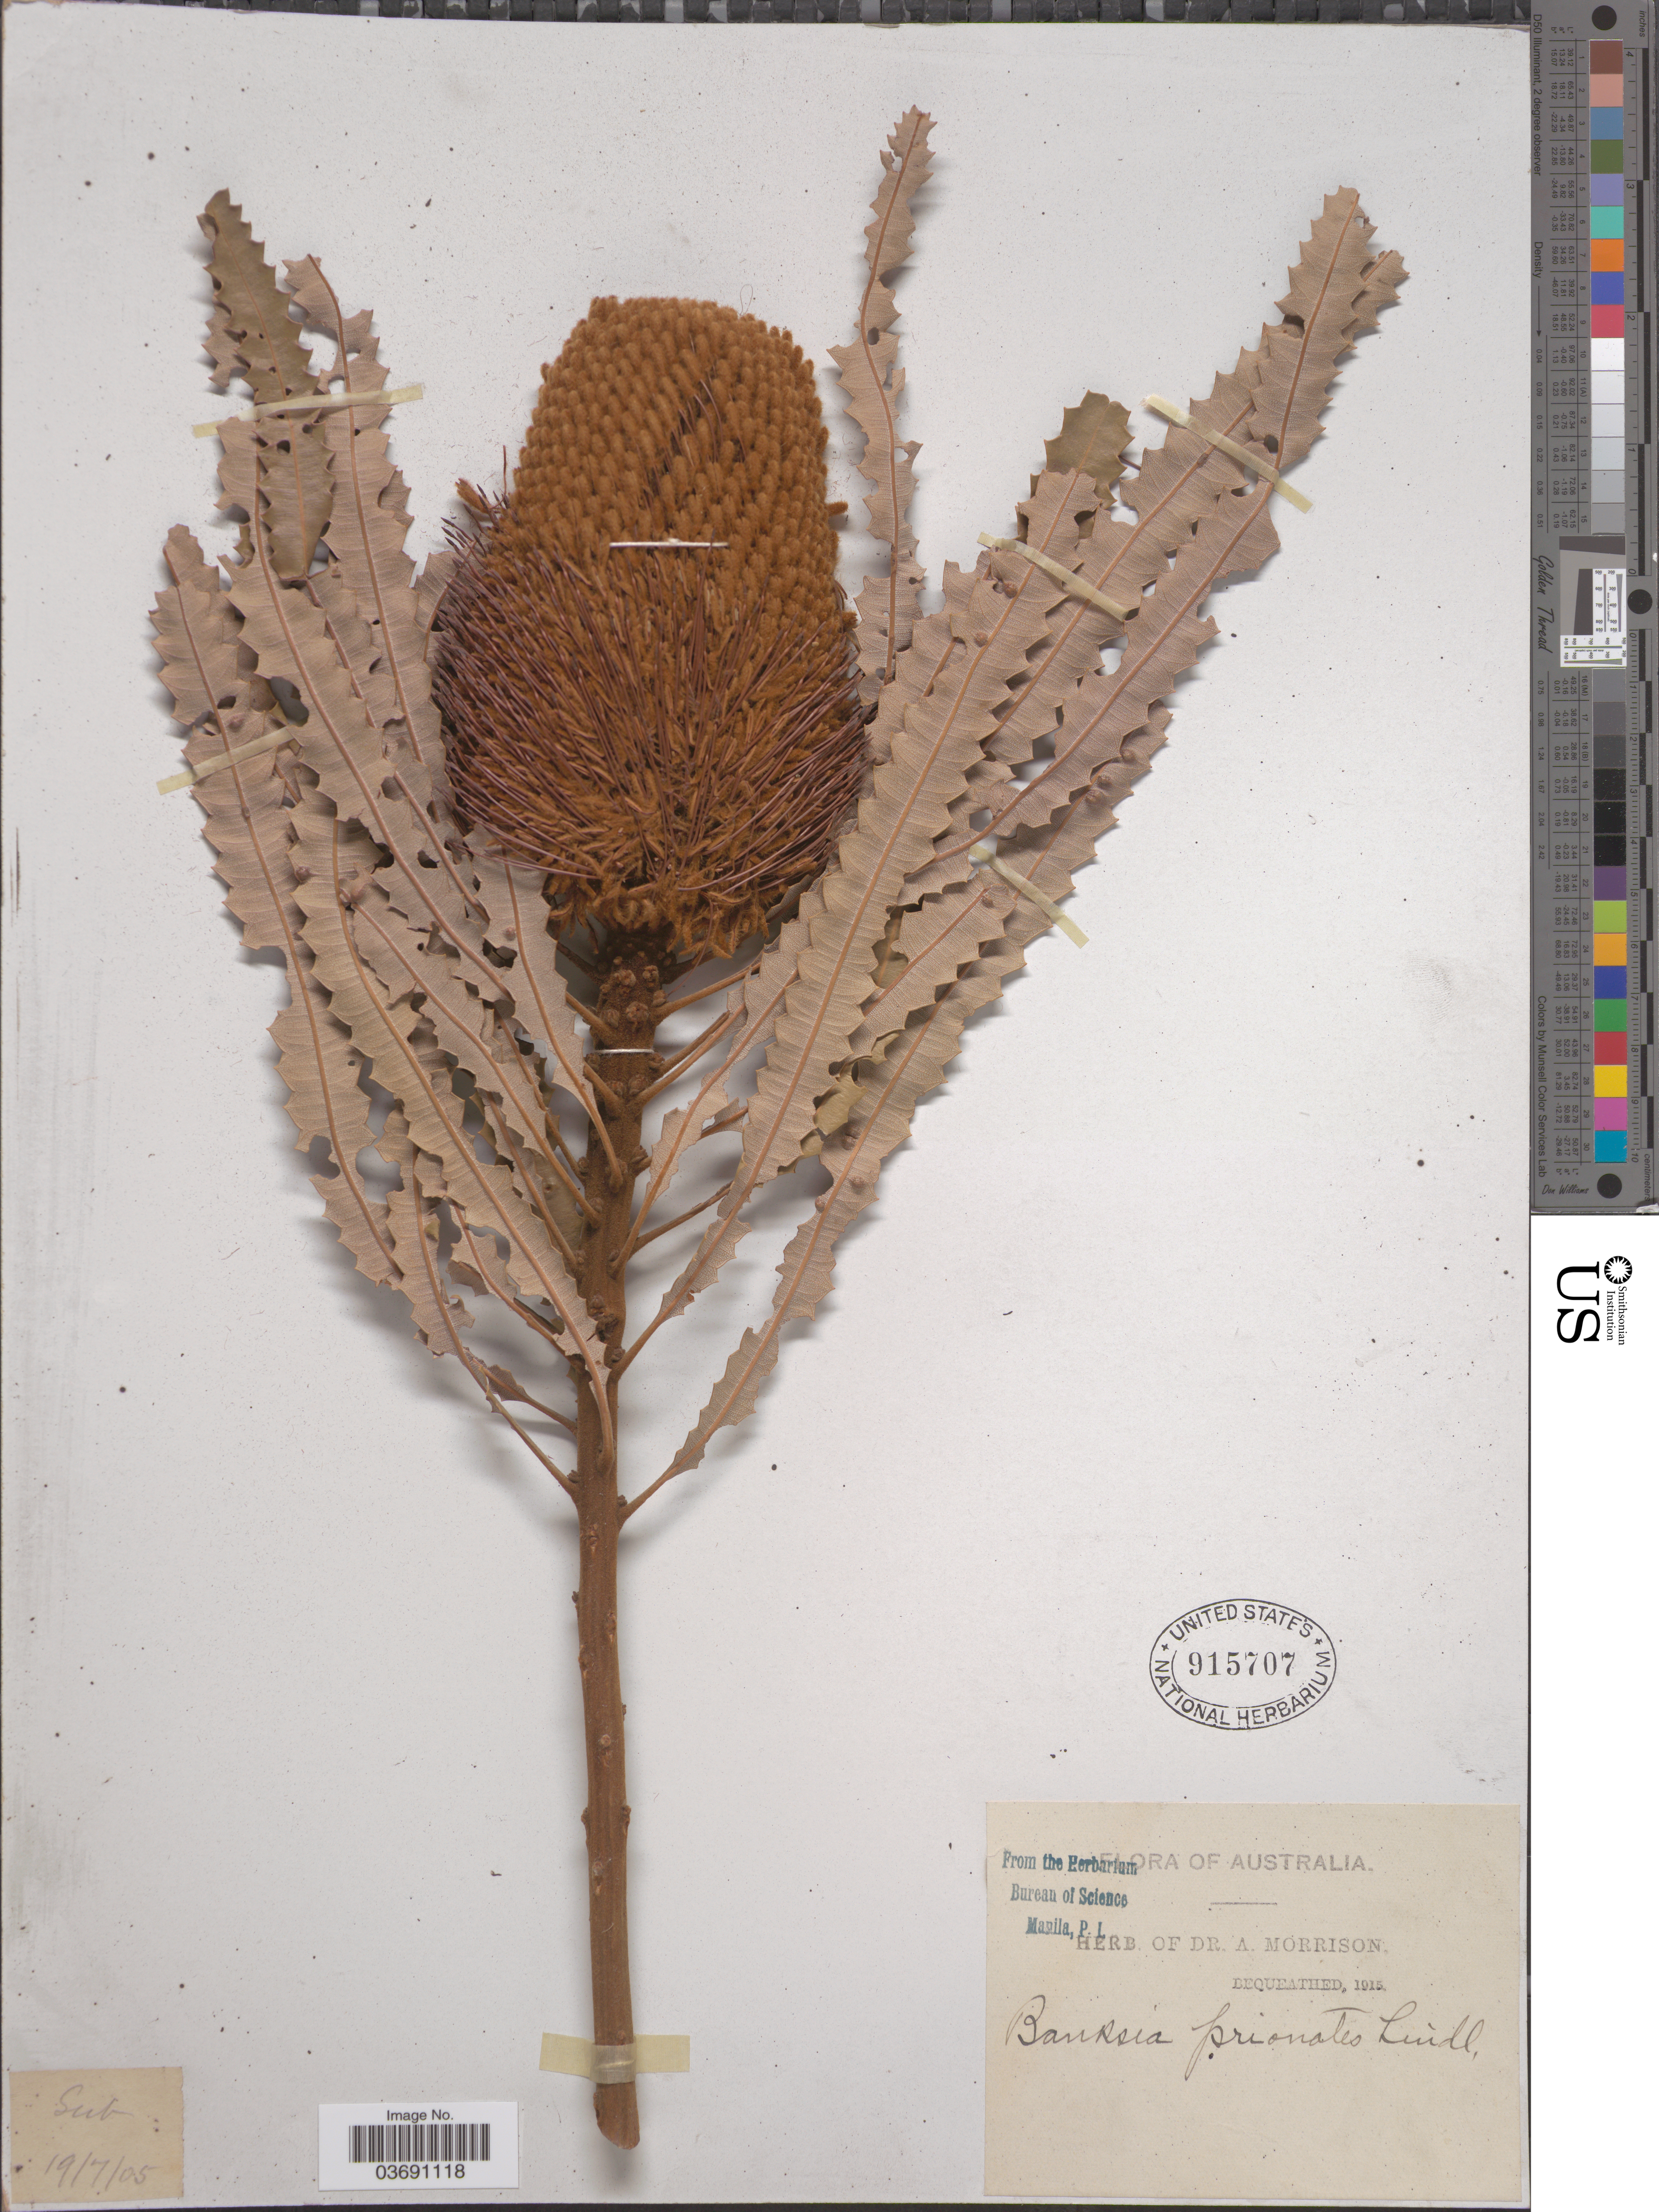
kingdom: Plantae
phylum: Tracheophyta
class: Magnoliopsida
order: Proteales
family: Proteaceae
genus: Banksia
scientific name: Banksia prionotes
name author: Lindl.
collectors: A. Morrison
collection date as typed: Transcribed d/m/y: 19/7/5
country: Australia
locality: Sub. [unsure placement]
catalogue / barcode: US 915707